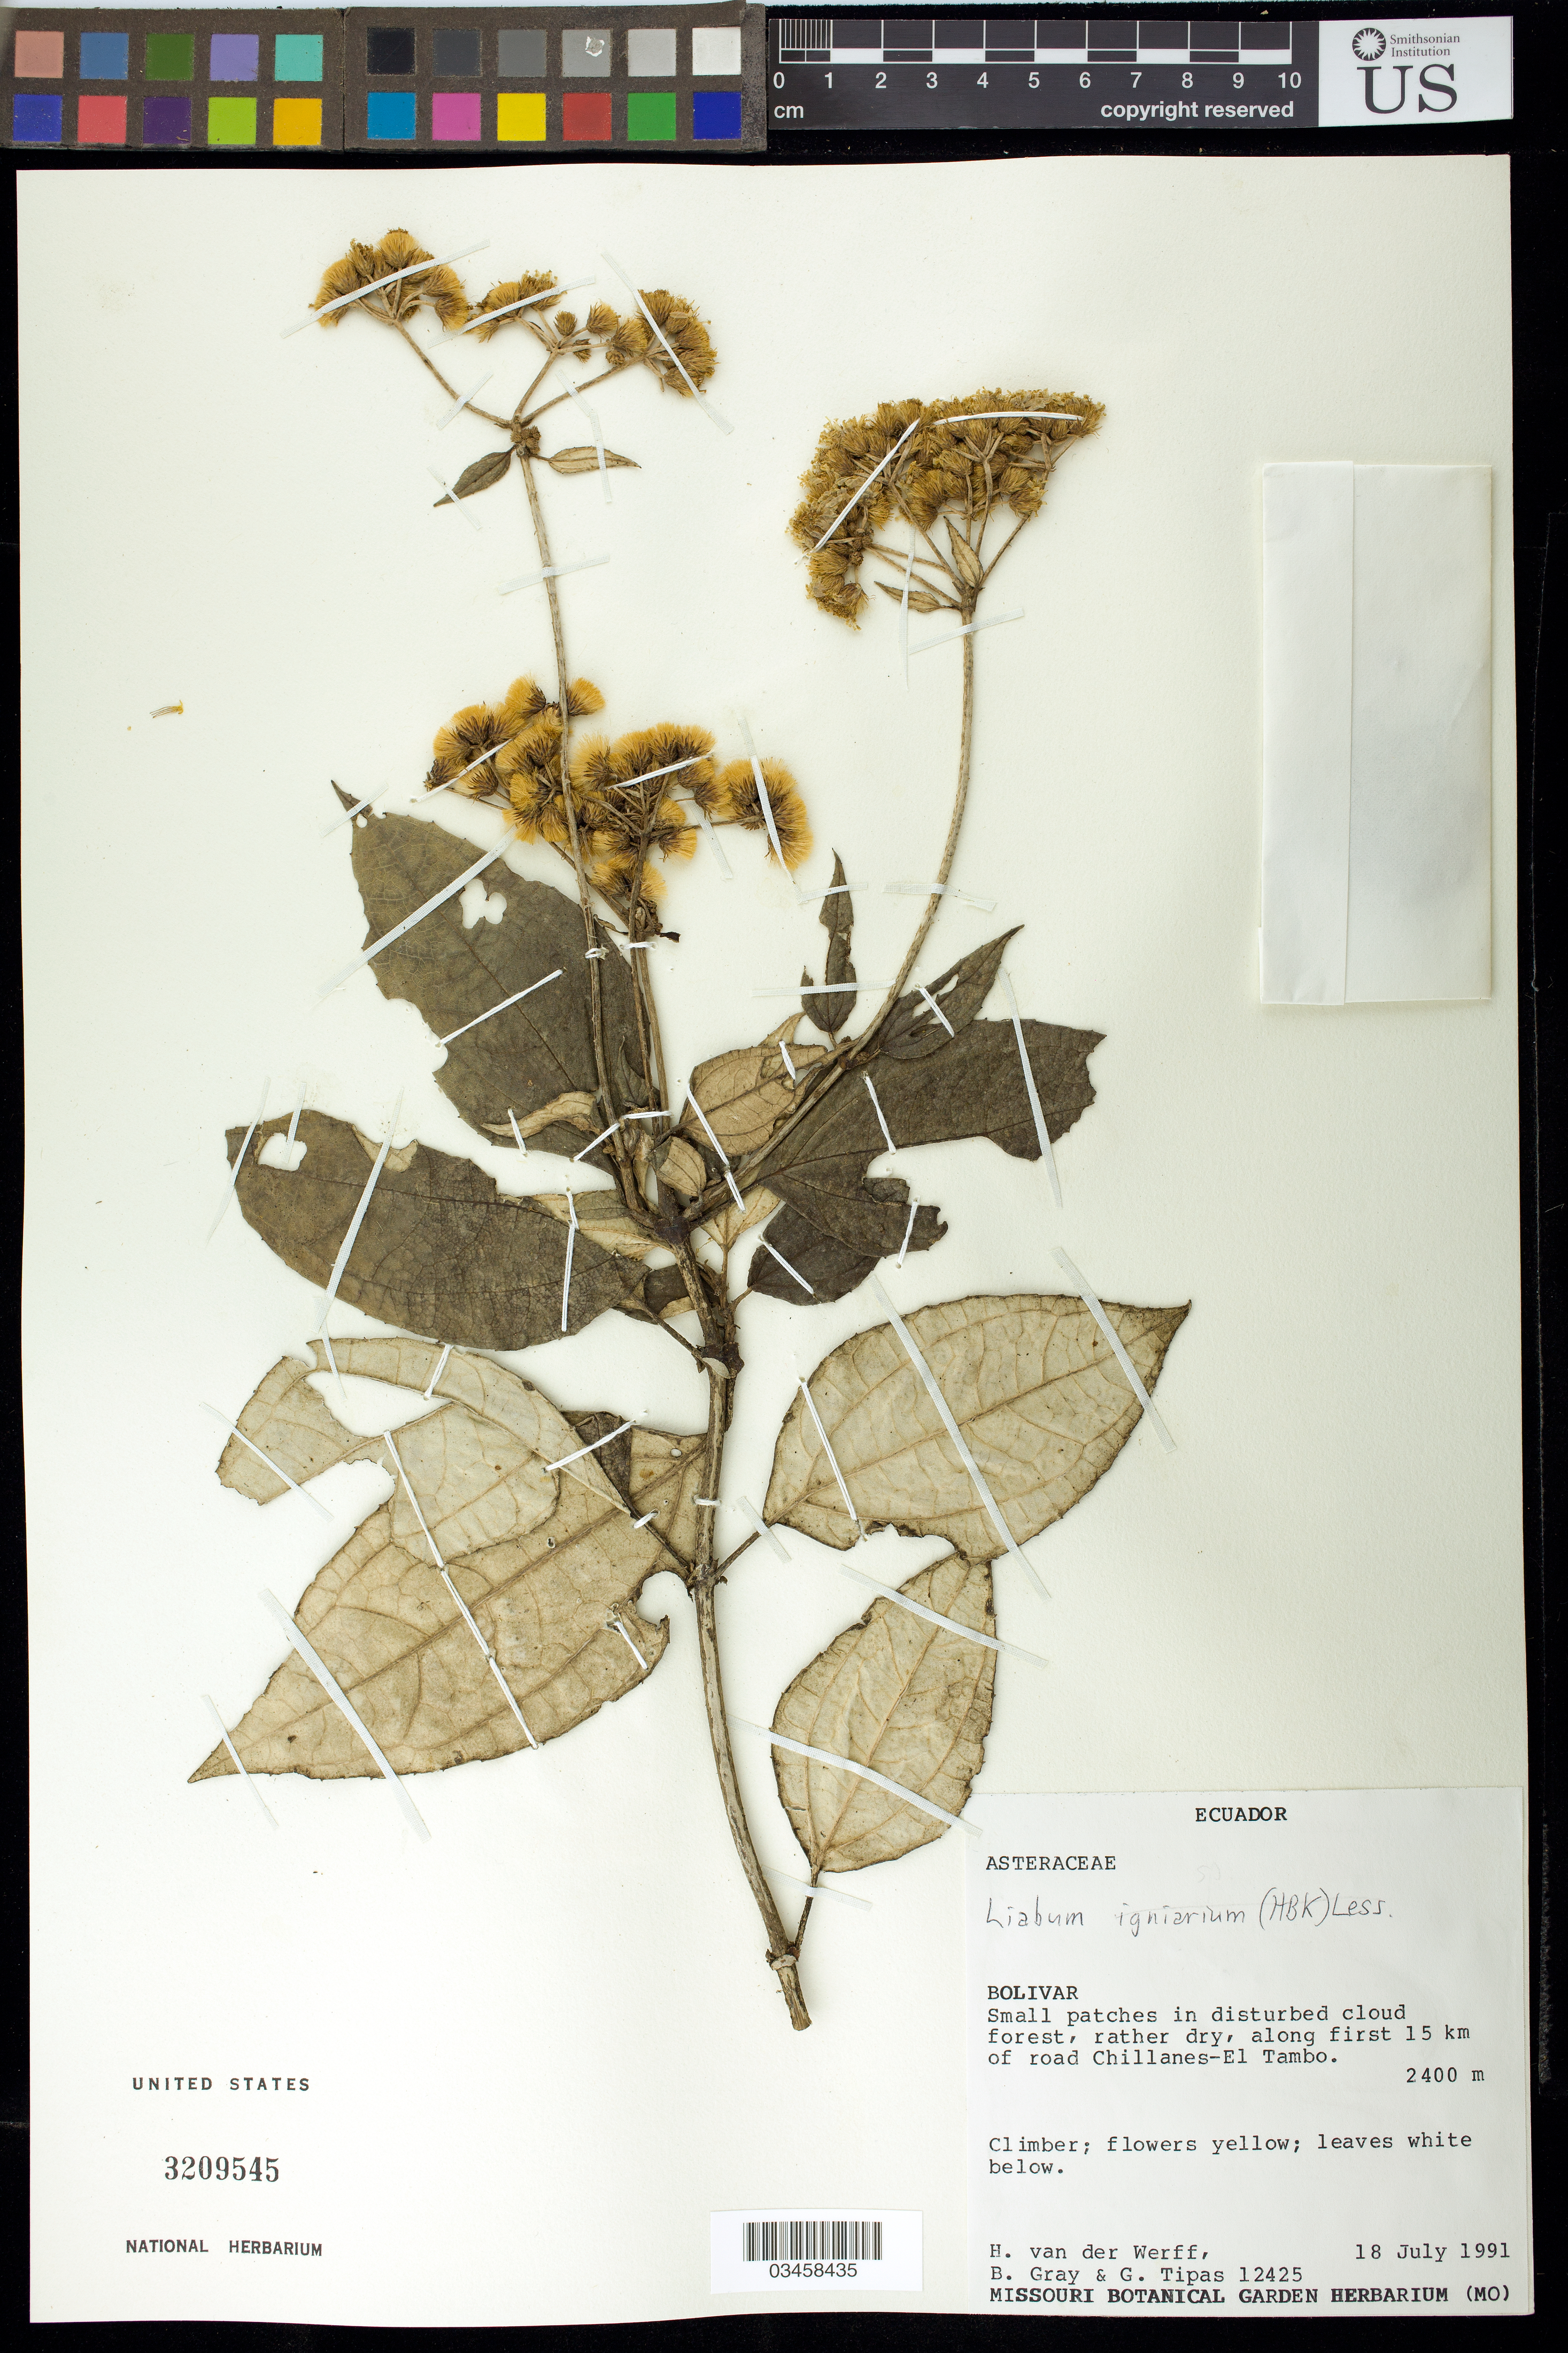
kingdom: Plantae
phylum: Tracheophyta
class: Magnoliopsida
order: Asterales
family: Asteraceae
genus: Liabum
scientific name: Liabum igniarium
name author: Less.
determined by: Robinson, Harold E., (US)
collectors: H. van der Werff, B. Gray & G. Tipas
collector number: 12425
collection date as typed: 18 Jul 1991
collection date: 1991-07-18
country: Ecuador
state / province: Bolívar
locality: Along first 15 km of road Chillanes-ElTambo.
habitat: Small patches in disturbed cloud forest, rather dry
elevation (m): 2400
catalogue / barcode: US 3209545